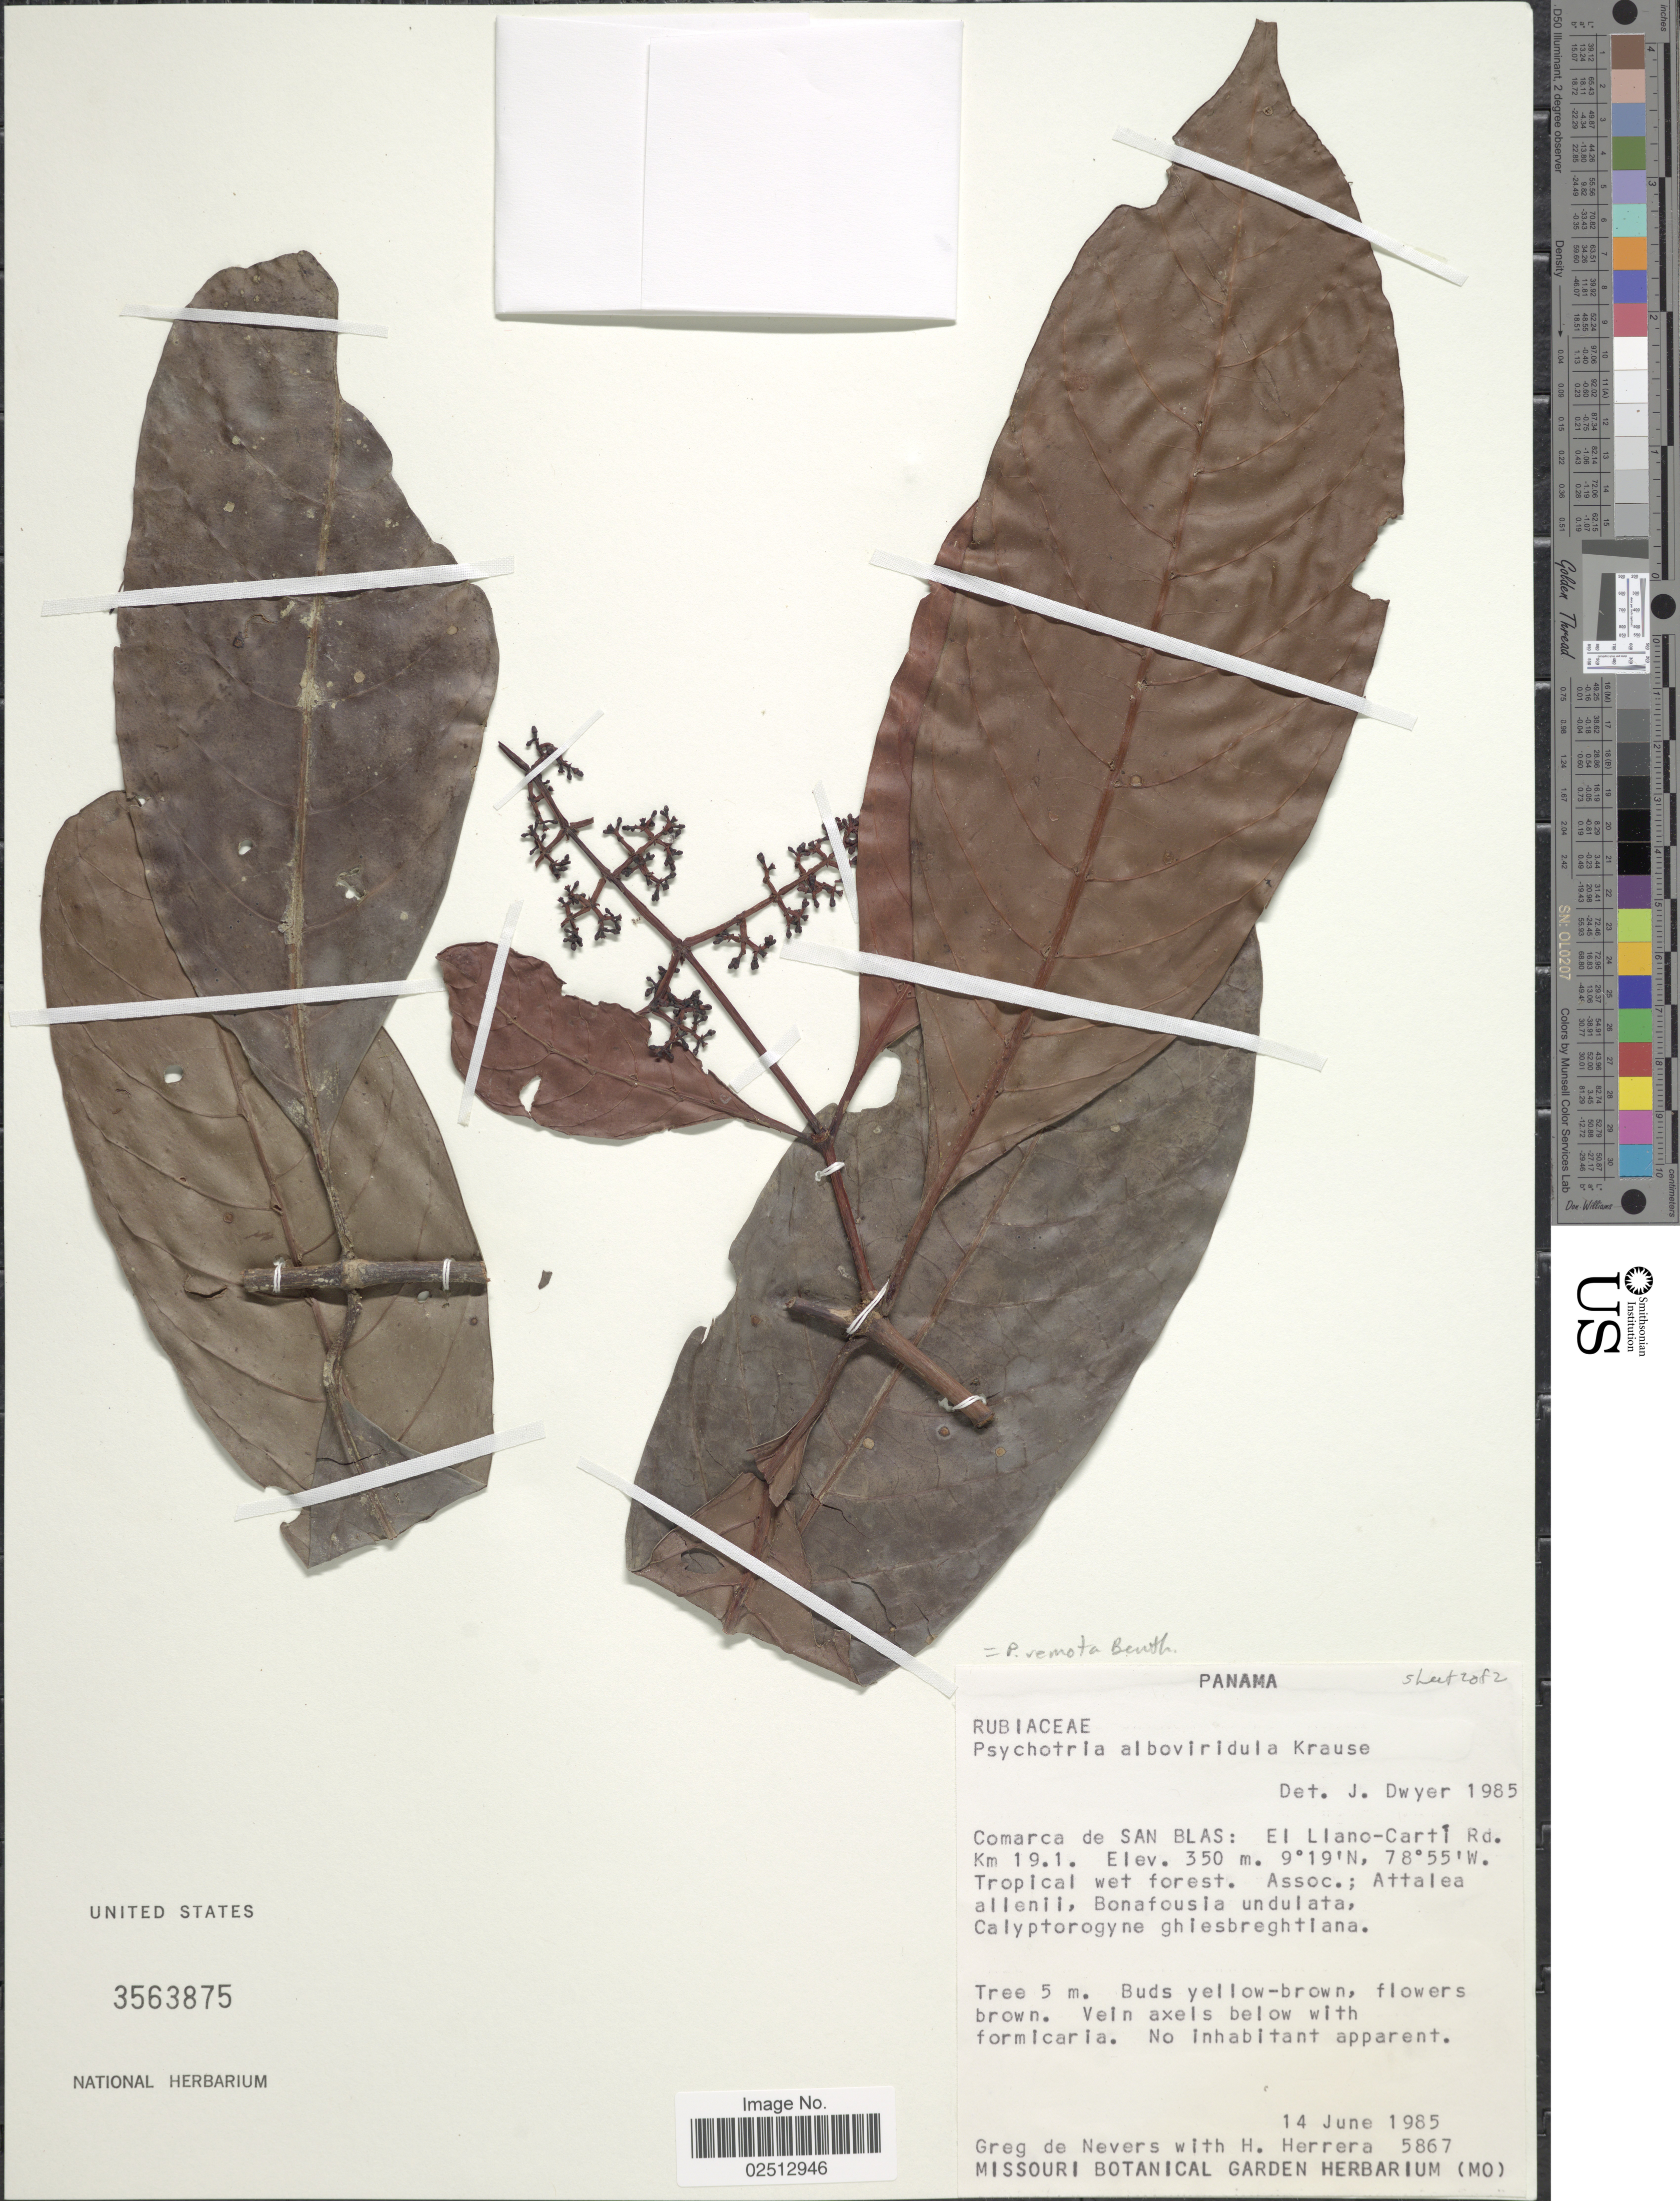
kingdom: Plantae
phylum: Tracheophyta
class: Magnoliopsida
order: Gentianales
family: Rubiaceae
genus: Psychotria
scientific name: Psychotria remota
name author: Benth.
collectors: G. C. de Nevers & H. Herrera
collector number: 5867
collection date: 1985-06-14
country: Panama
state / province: Kuna Yala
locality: Comarca de San Blas: El Llano-Carti Rd. Km 19.1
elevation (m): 350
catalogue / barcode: US 3563875